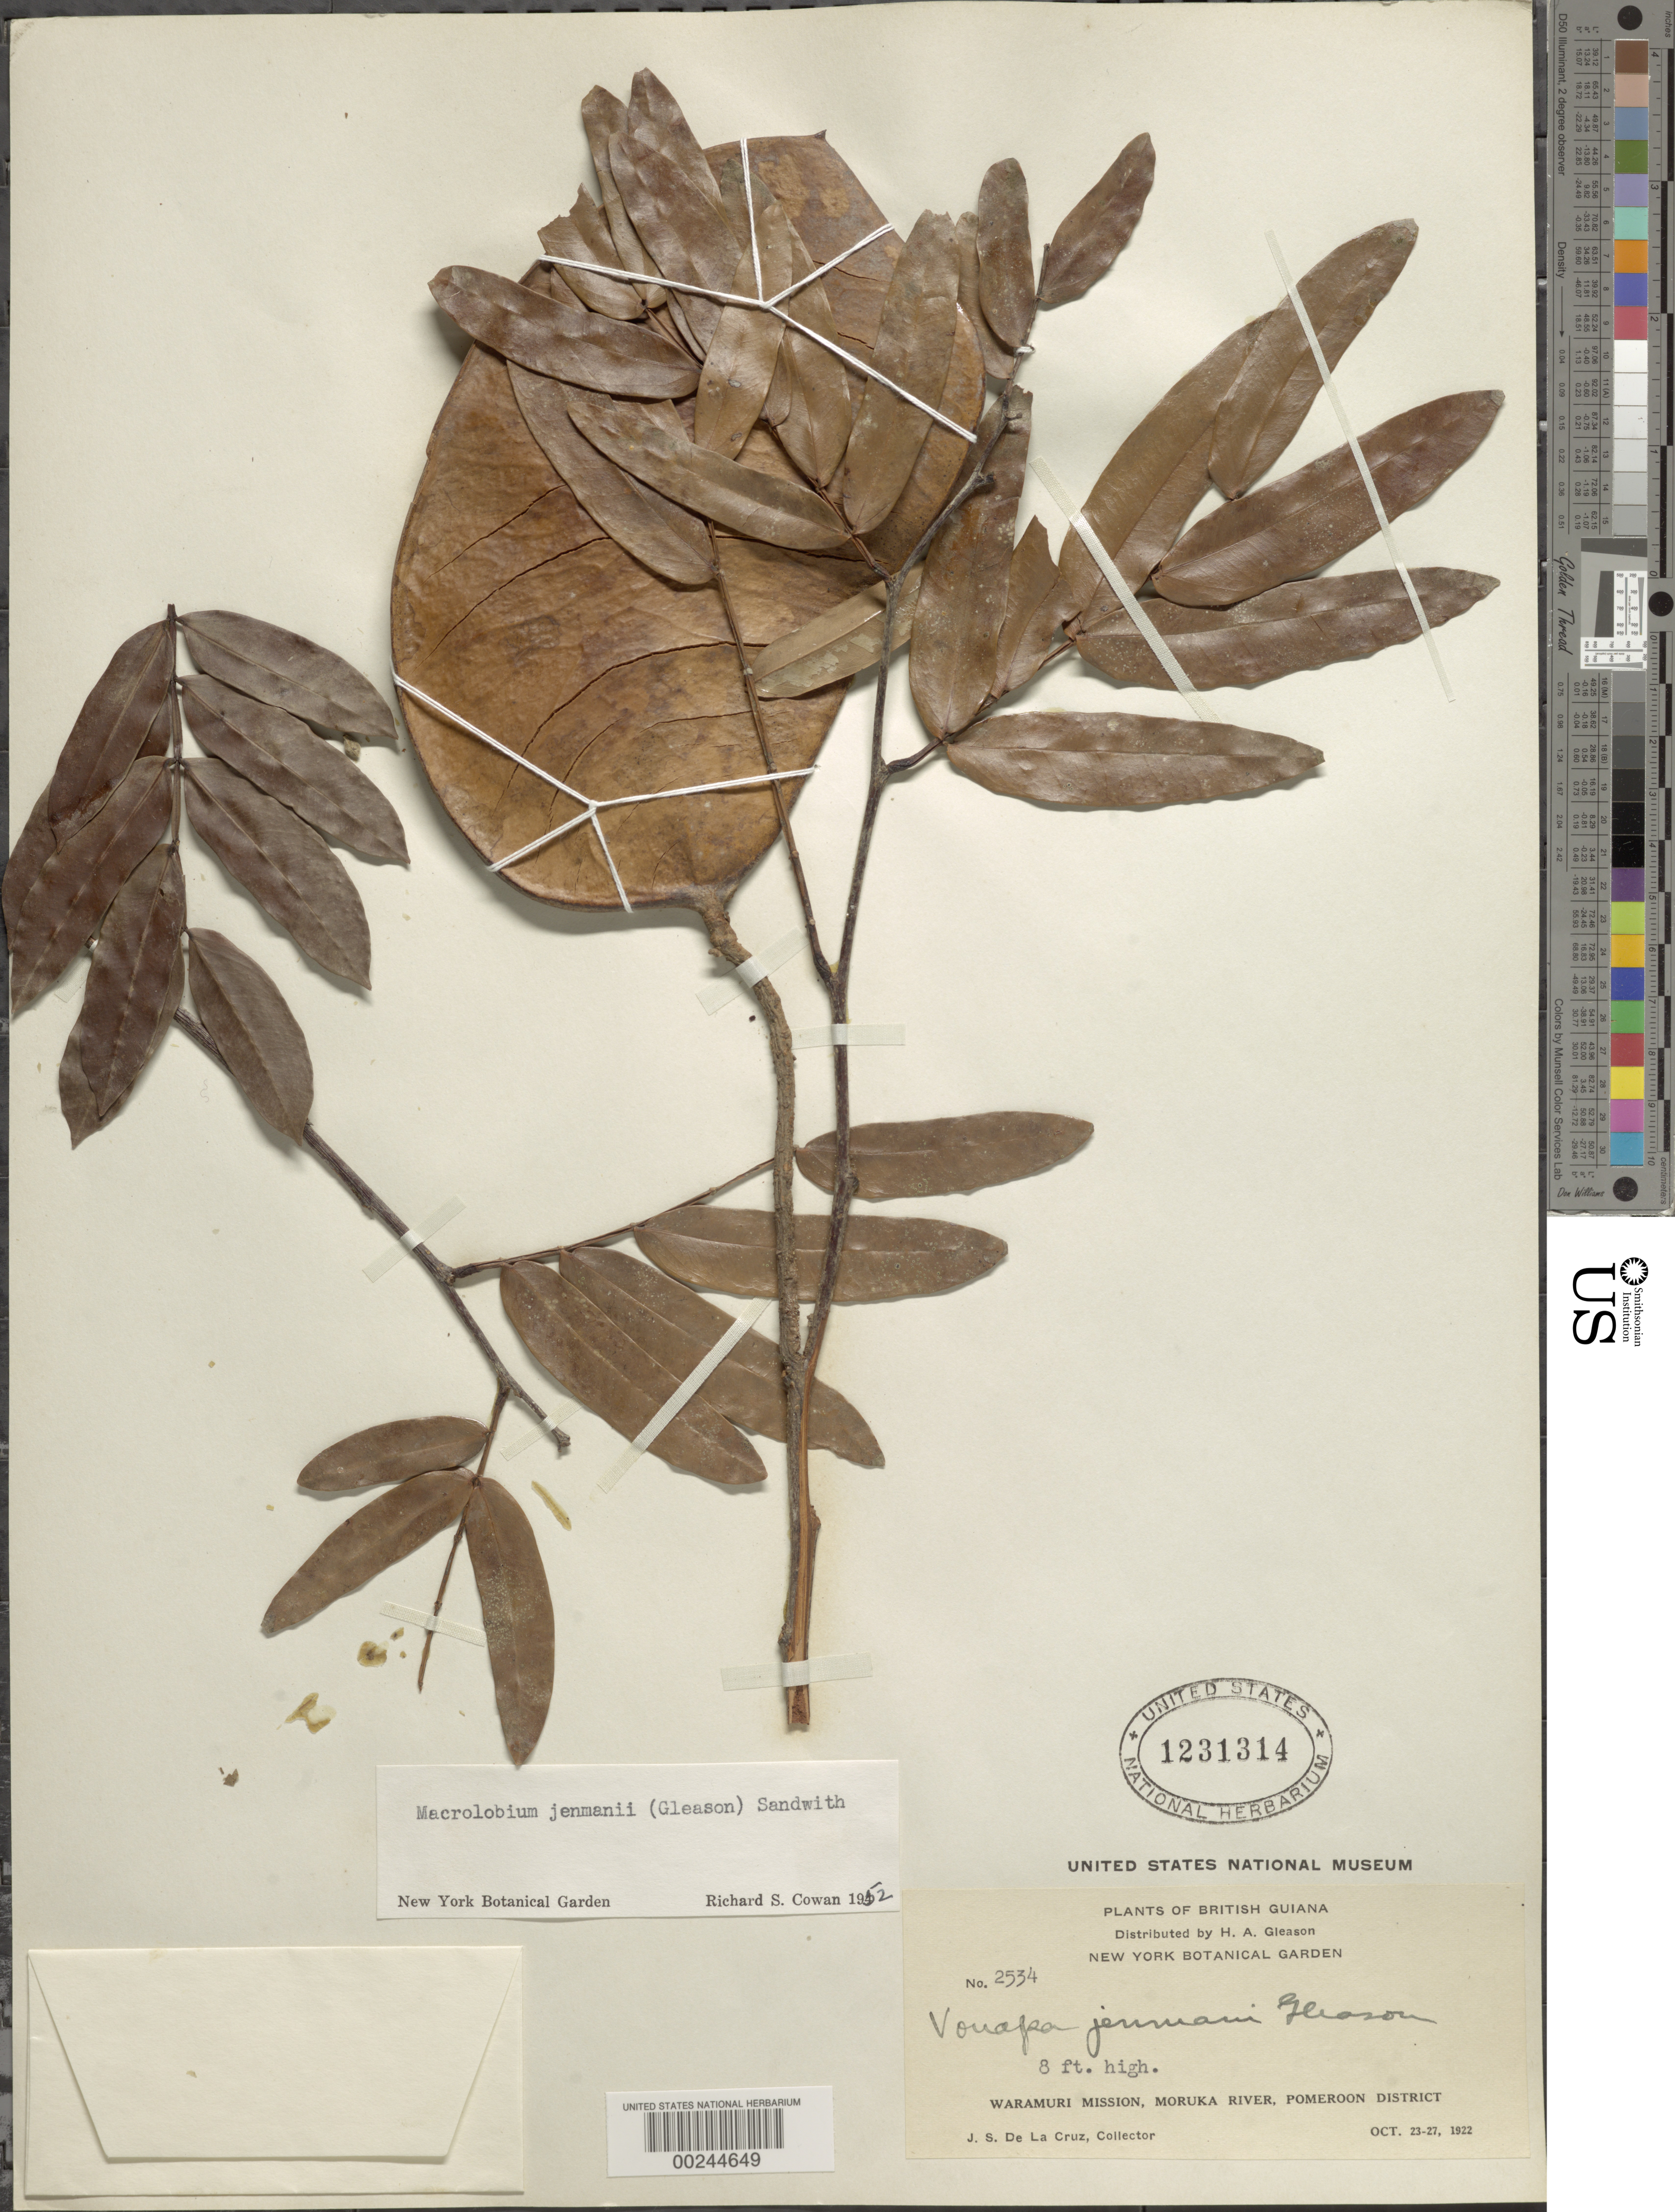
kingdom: Plantae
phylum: Tracheophyta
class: Magnoliopsida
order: Fabales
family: Fabaceae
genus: Macrolobium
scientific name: Macrolobium jenmani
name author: (Gleason) Sandwith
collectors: J. S. de la Cruz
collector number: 2534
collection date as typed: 23 Oct 1922 to 27 Oct 1922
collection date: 1922-10-23/1922-10-27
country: Guyana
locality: Waramuri mission, moruka river, pomeroon dist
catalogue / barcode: US 1231314